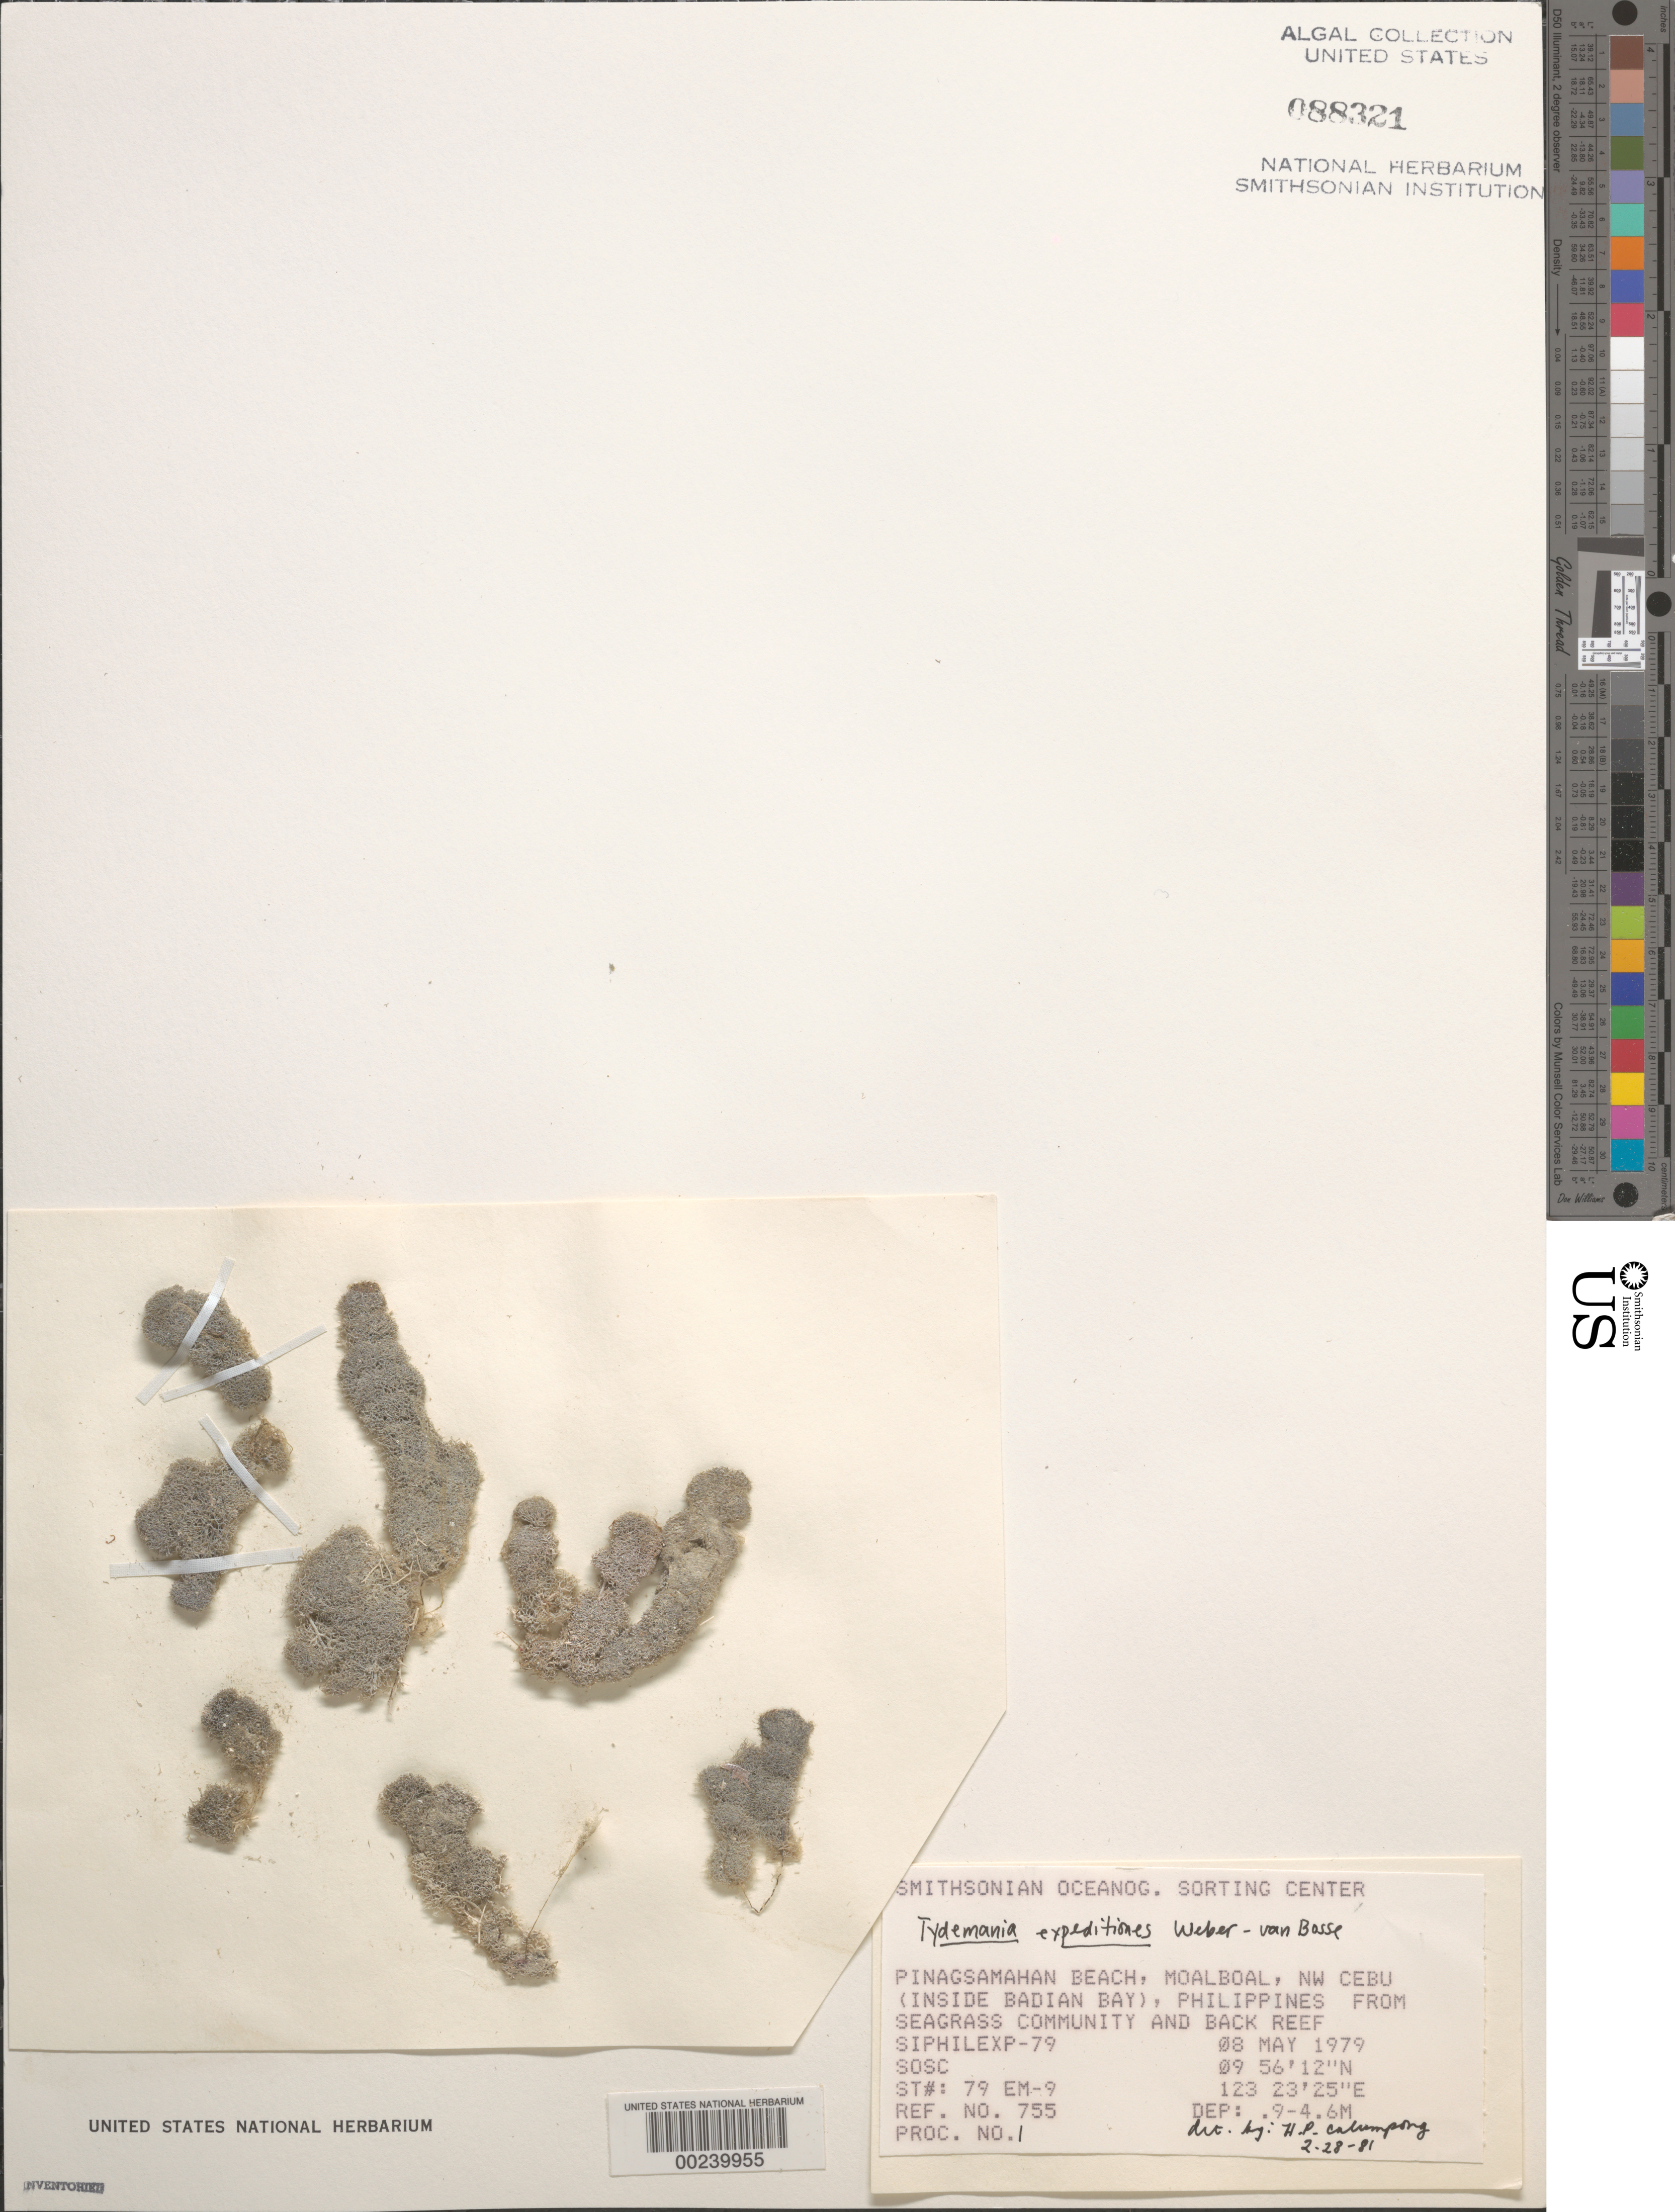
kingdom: Plantae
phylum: Chlorophyta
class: Ulvophyceae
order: Bryopsidales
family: Udoteaceae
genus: Tydemania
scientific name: Tydemania expeditionis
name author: Weber Bosse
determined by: Calumpong, H. P.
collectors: SOSC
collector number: Station 79 Em-9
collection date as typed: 08 May 1979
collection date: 1979-05-08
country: Philippines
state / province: Central Visayas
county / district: Cebu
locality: Pinagsamahan beach, moalboal, cebu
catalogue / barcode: US 88321